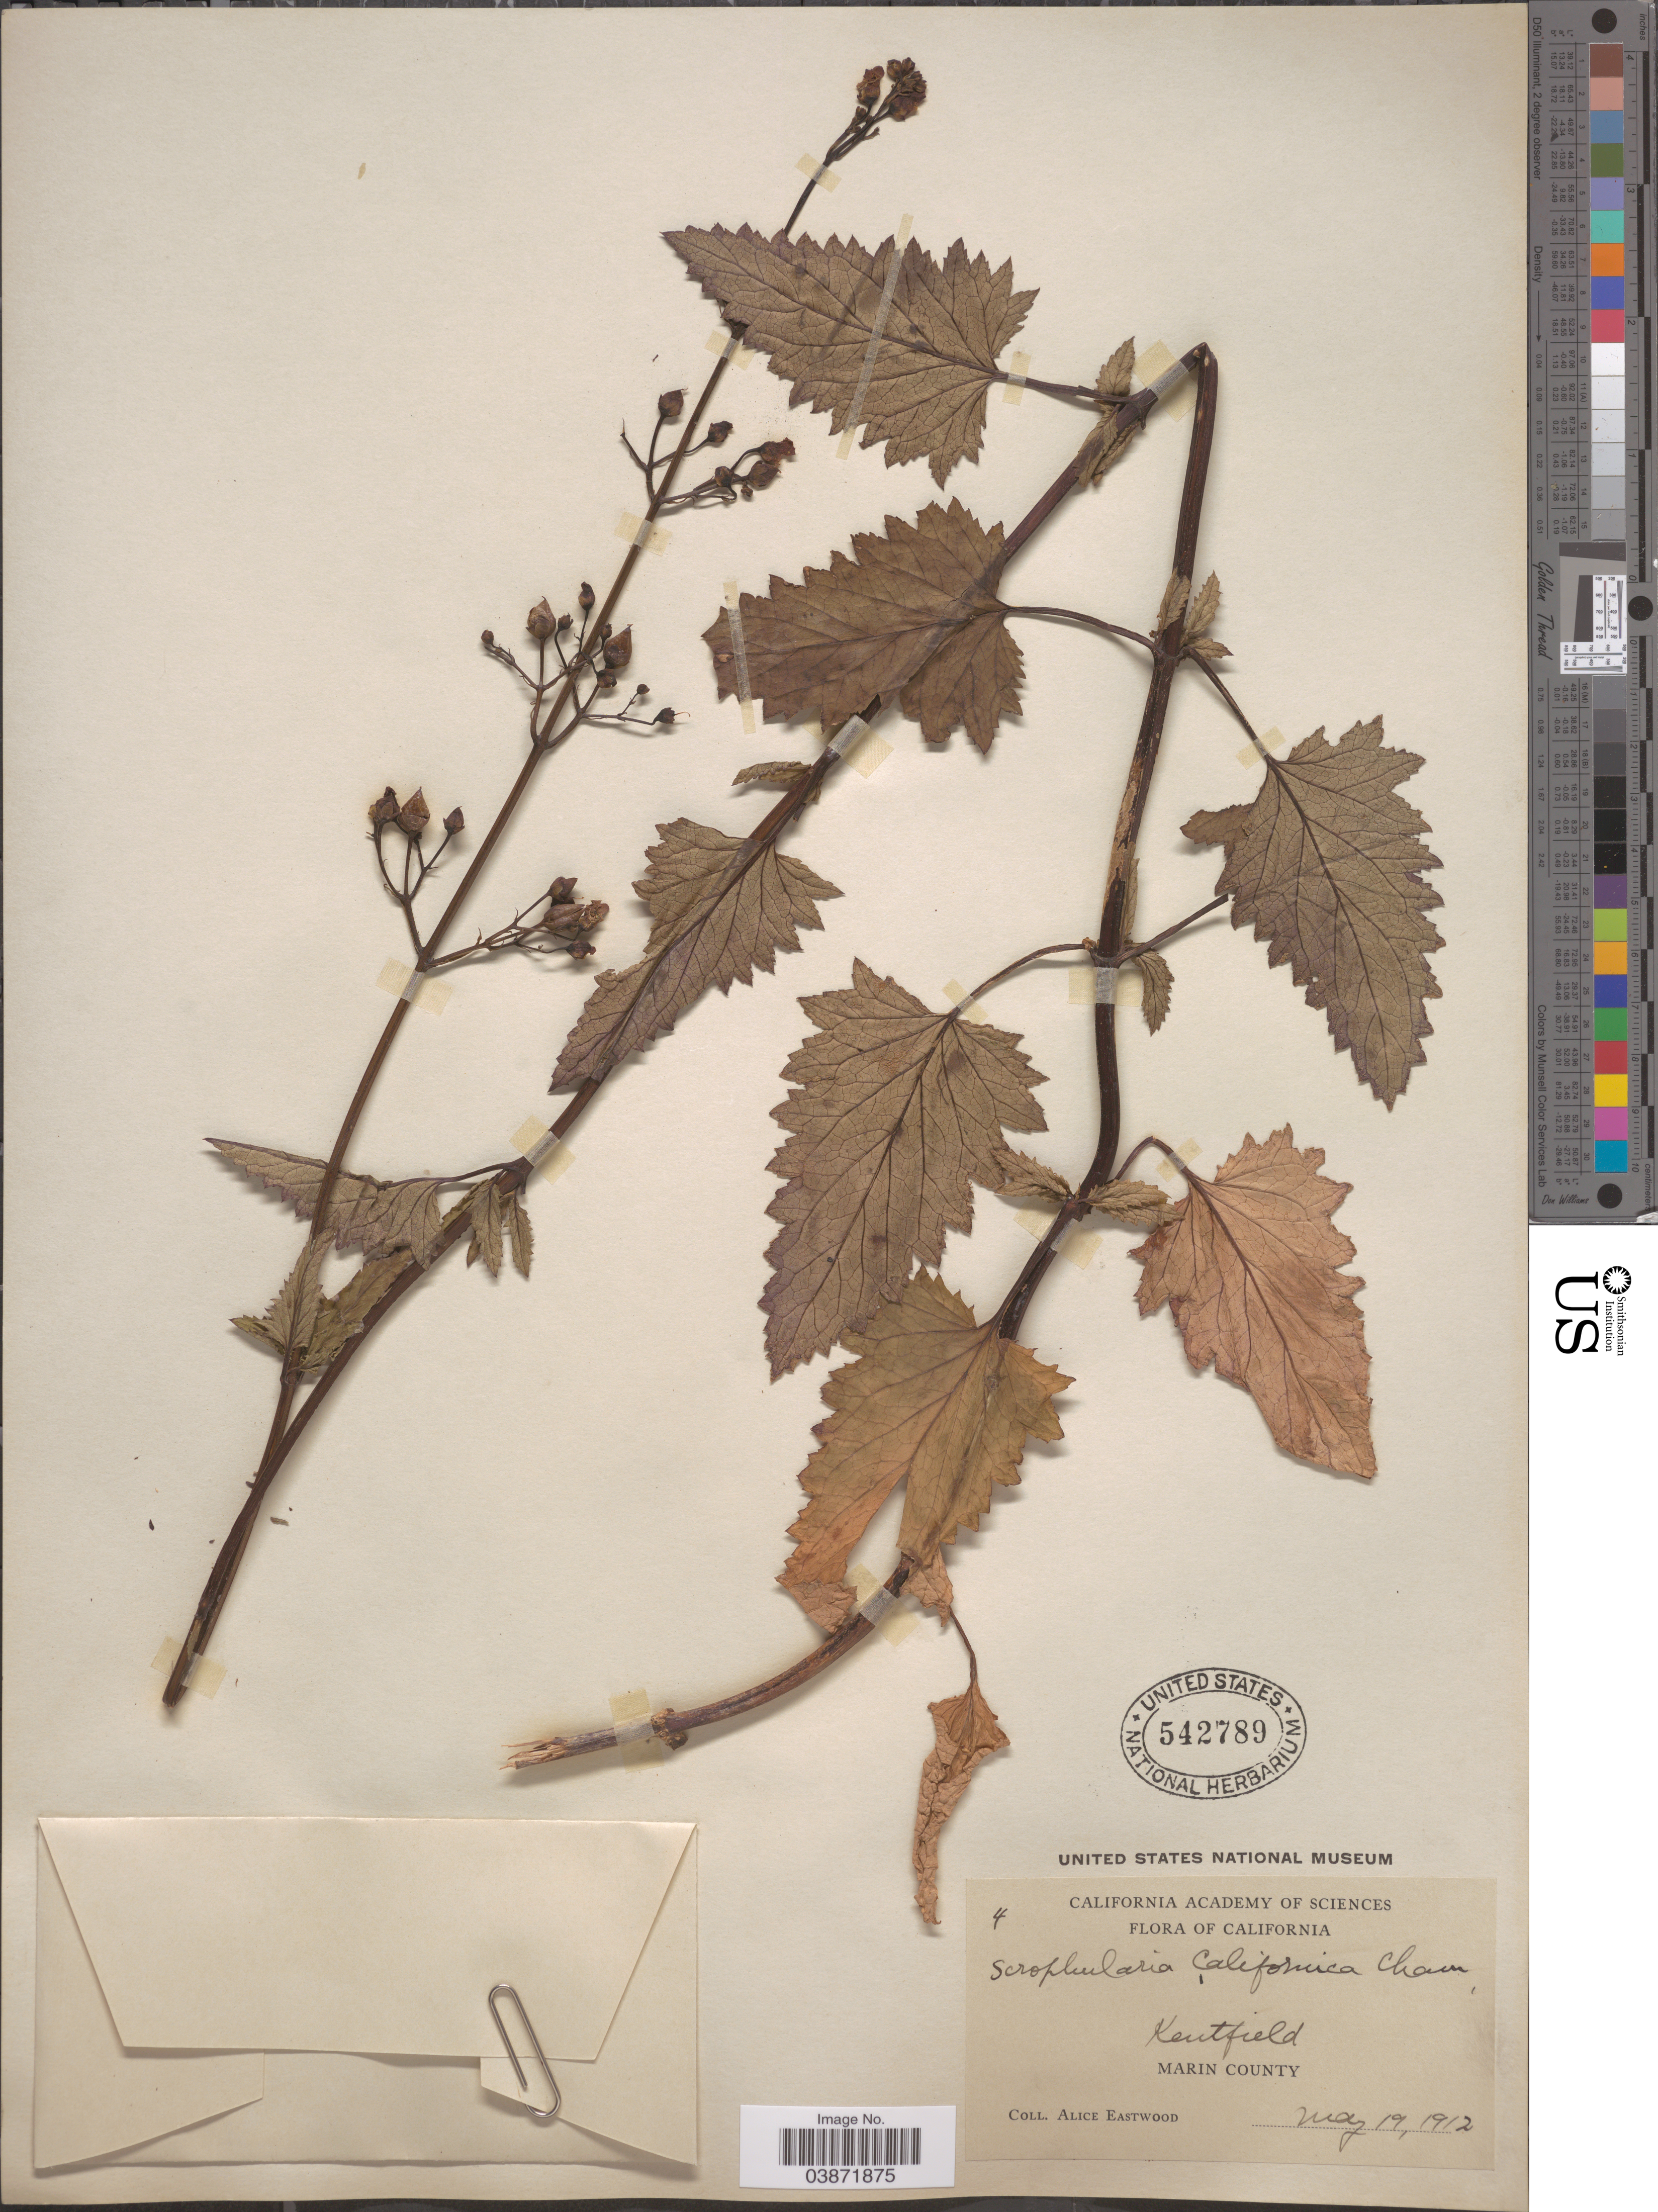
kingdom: Plantae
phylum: Tracheophyta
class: Magnoliopsida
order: Lamiales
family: Scrophulariaceae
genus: Scrophularia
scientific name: Scrophularia californica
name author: Cham. & Schltdl.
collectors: A. Eastwood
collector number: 4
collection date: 1912-05-19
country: United States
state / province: California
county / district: Marin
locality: Kentfield. Marin County.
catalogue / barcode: US 542789